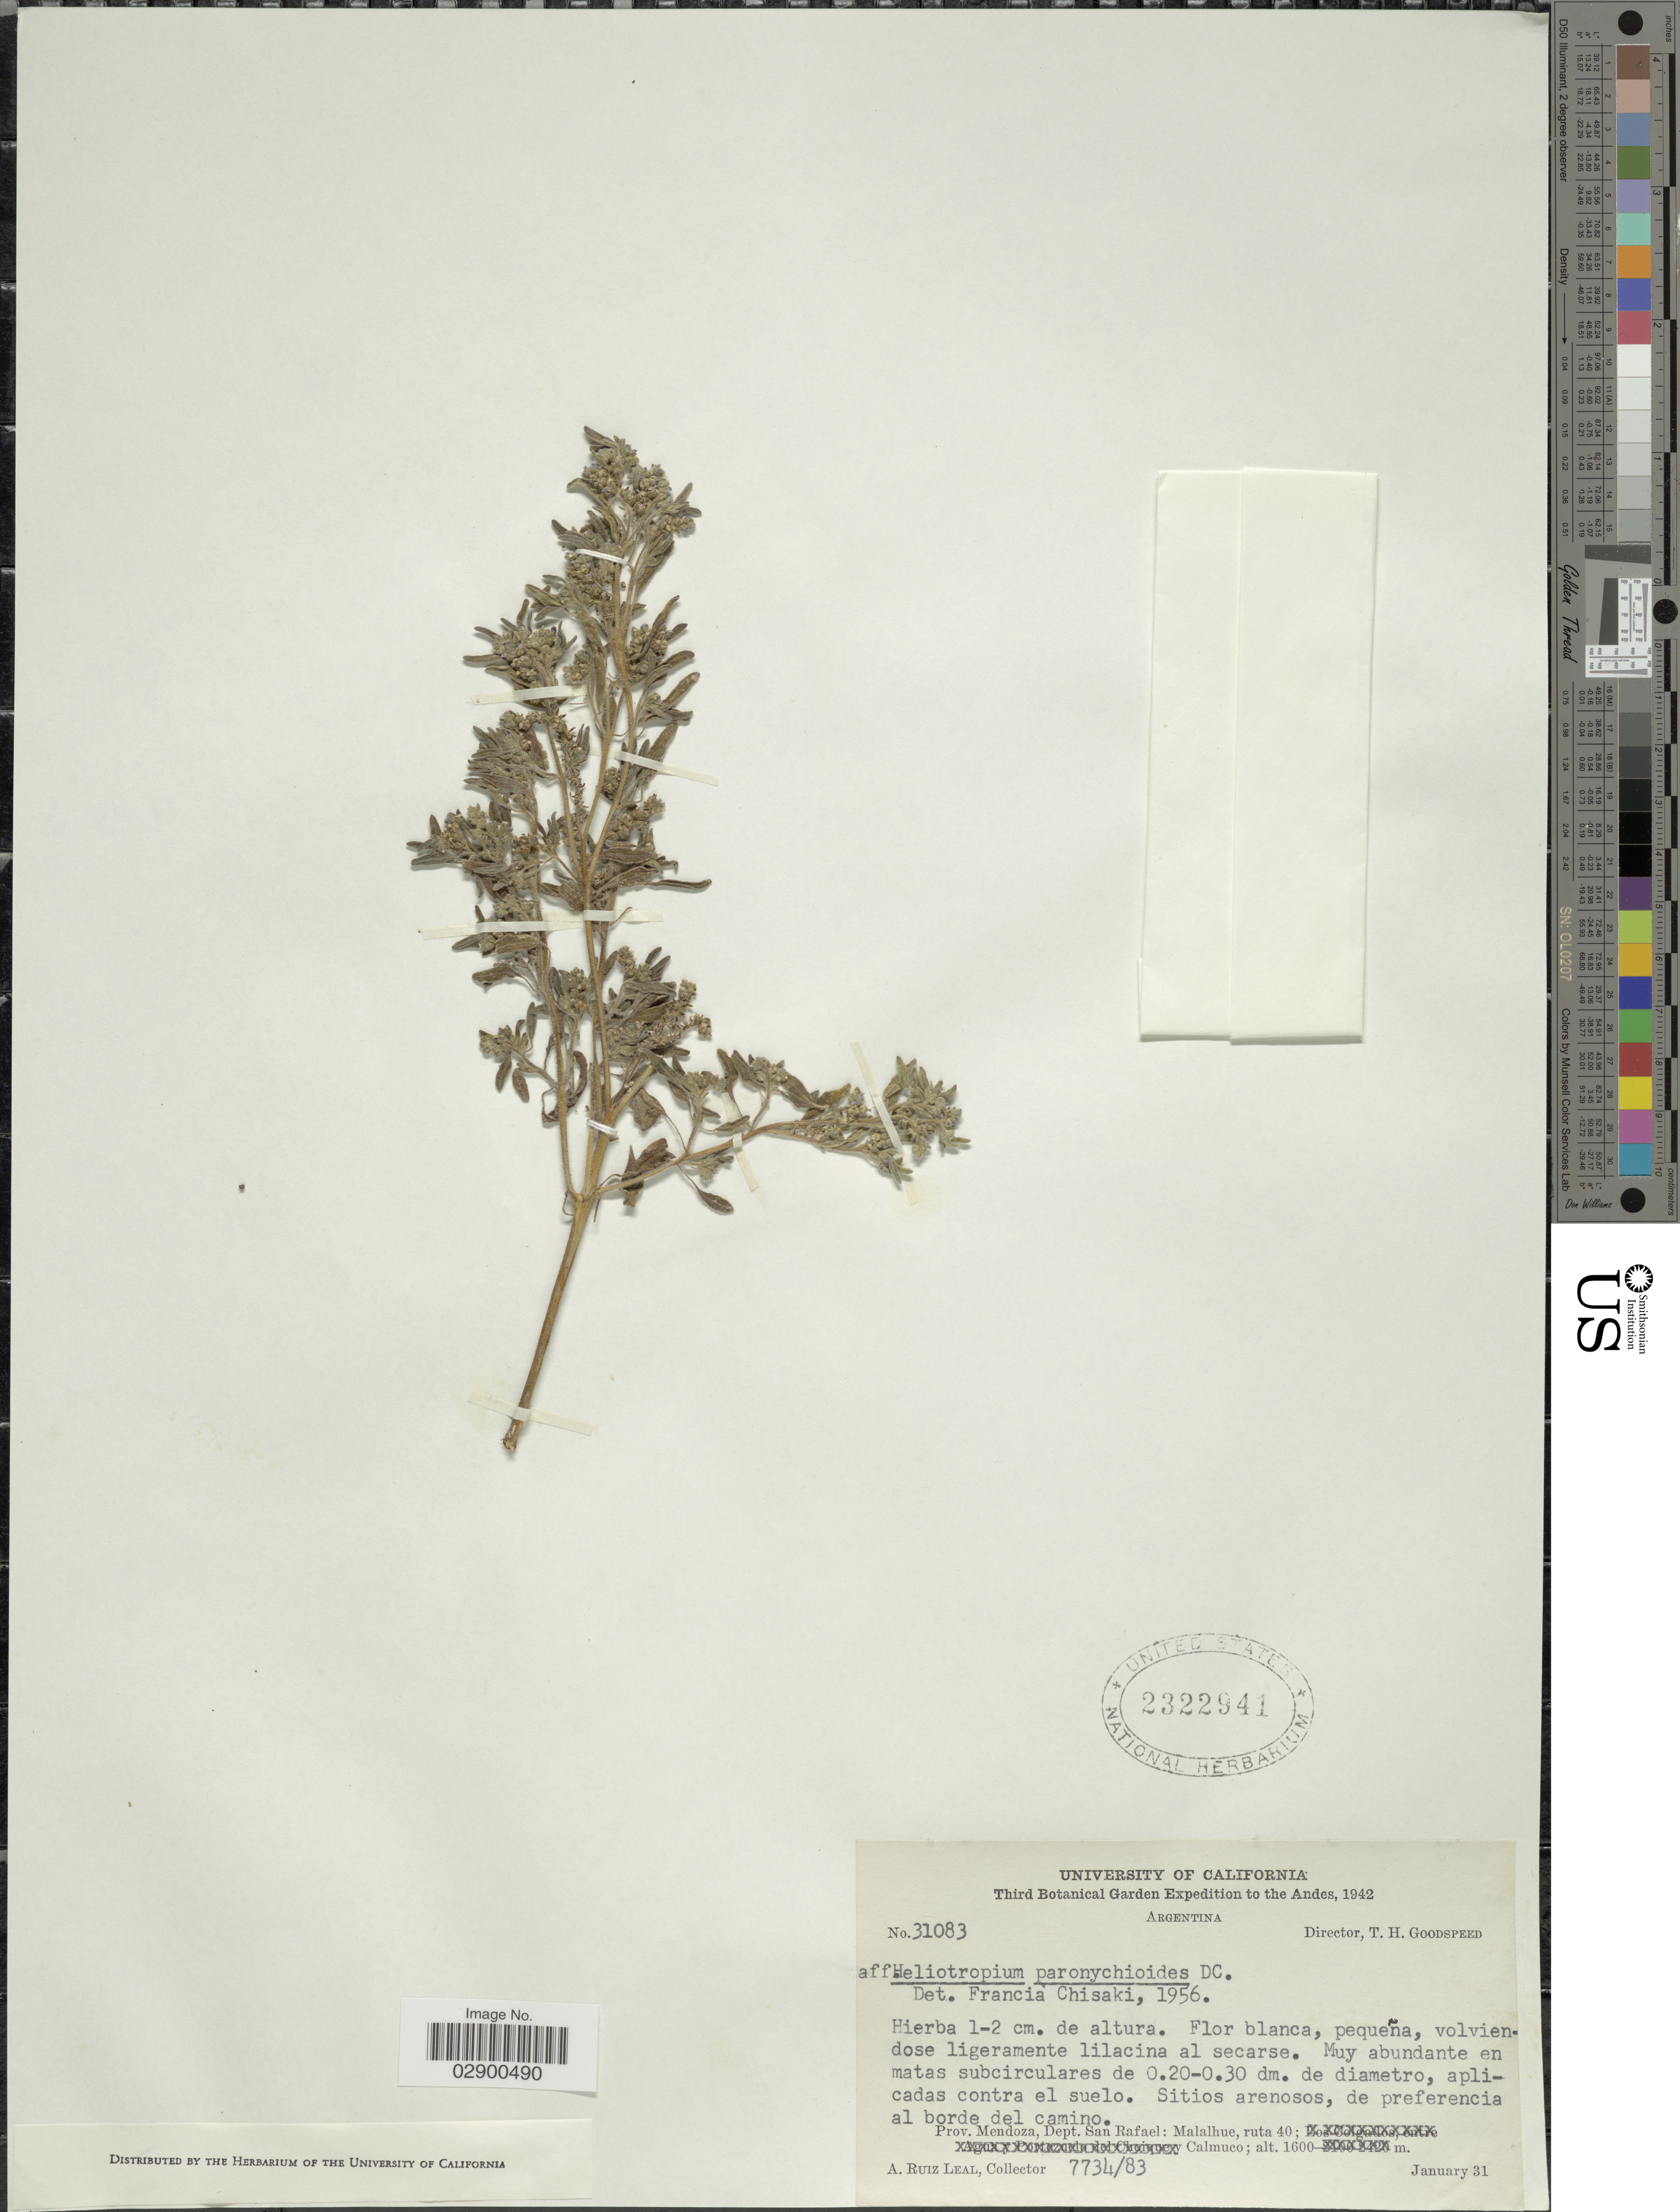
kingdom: Plantae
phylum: Tracheophyta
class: Magnoliopsida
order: Boraginales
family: Heliotropiaceae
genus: Heliotropium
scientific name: Heliotropium paronychioides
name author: DC.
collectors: A. R. Leal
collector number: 7734/83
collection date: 1942-01-31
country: Argentina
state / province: Mendoza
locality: Andes, Dept. San Rafael, Malalhue, ruta 40, Calmuco.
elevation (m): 1600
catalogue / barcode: US 2322941